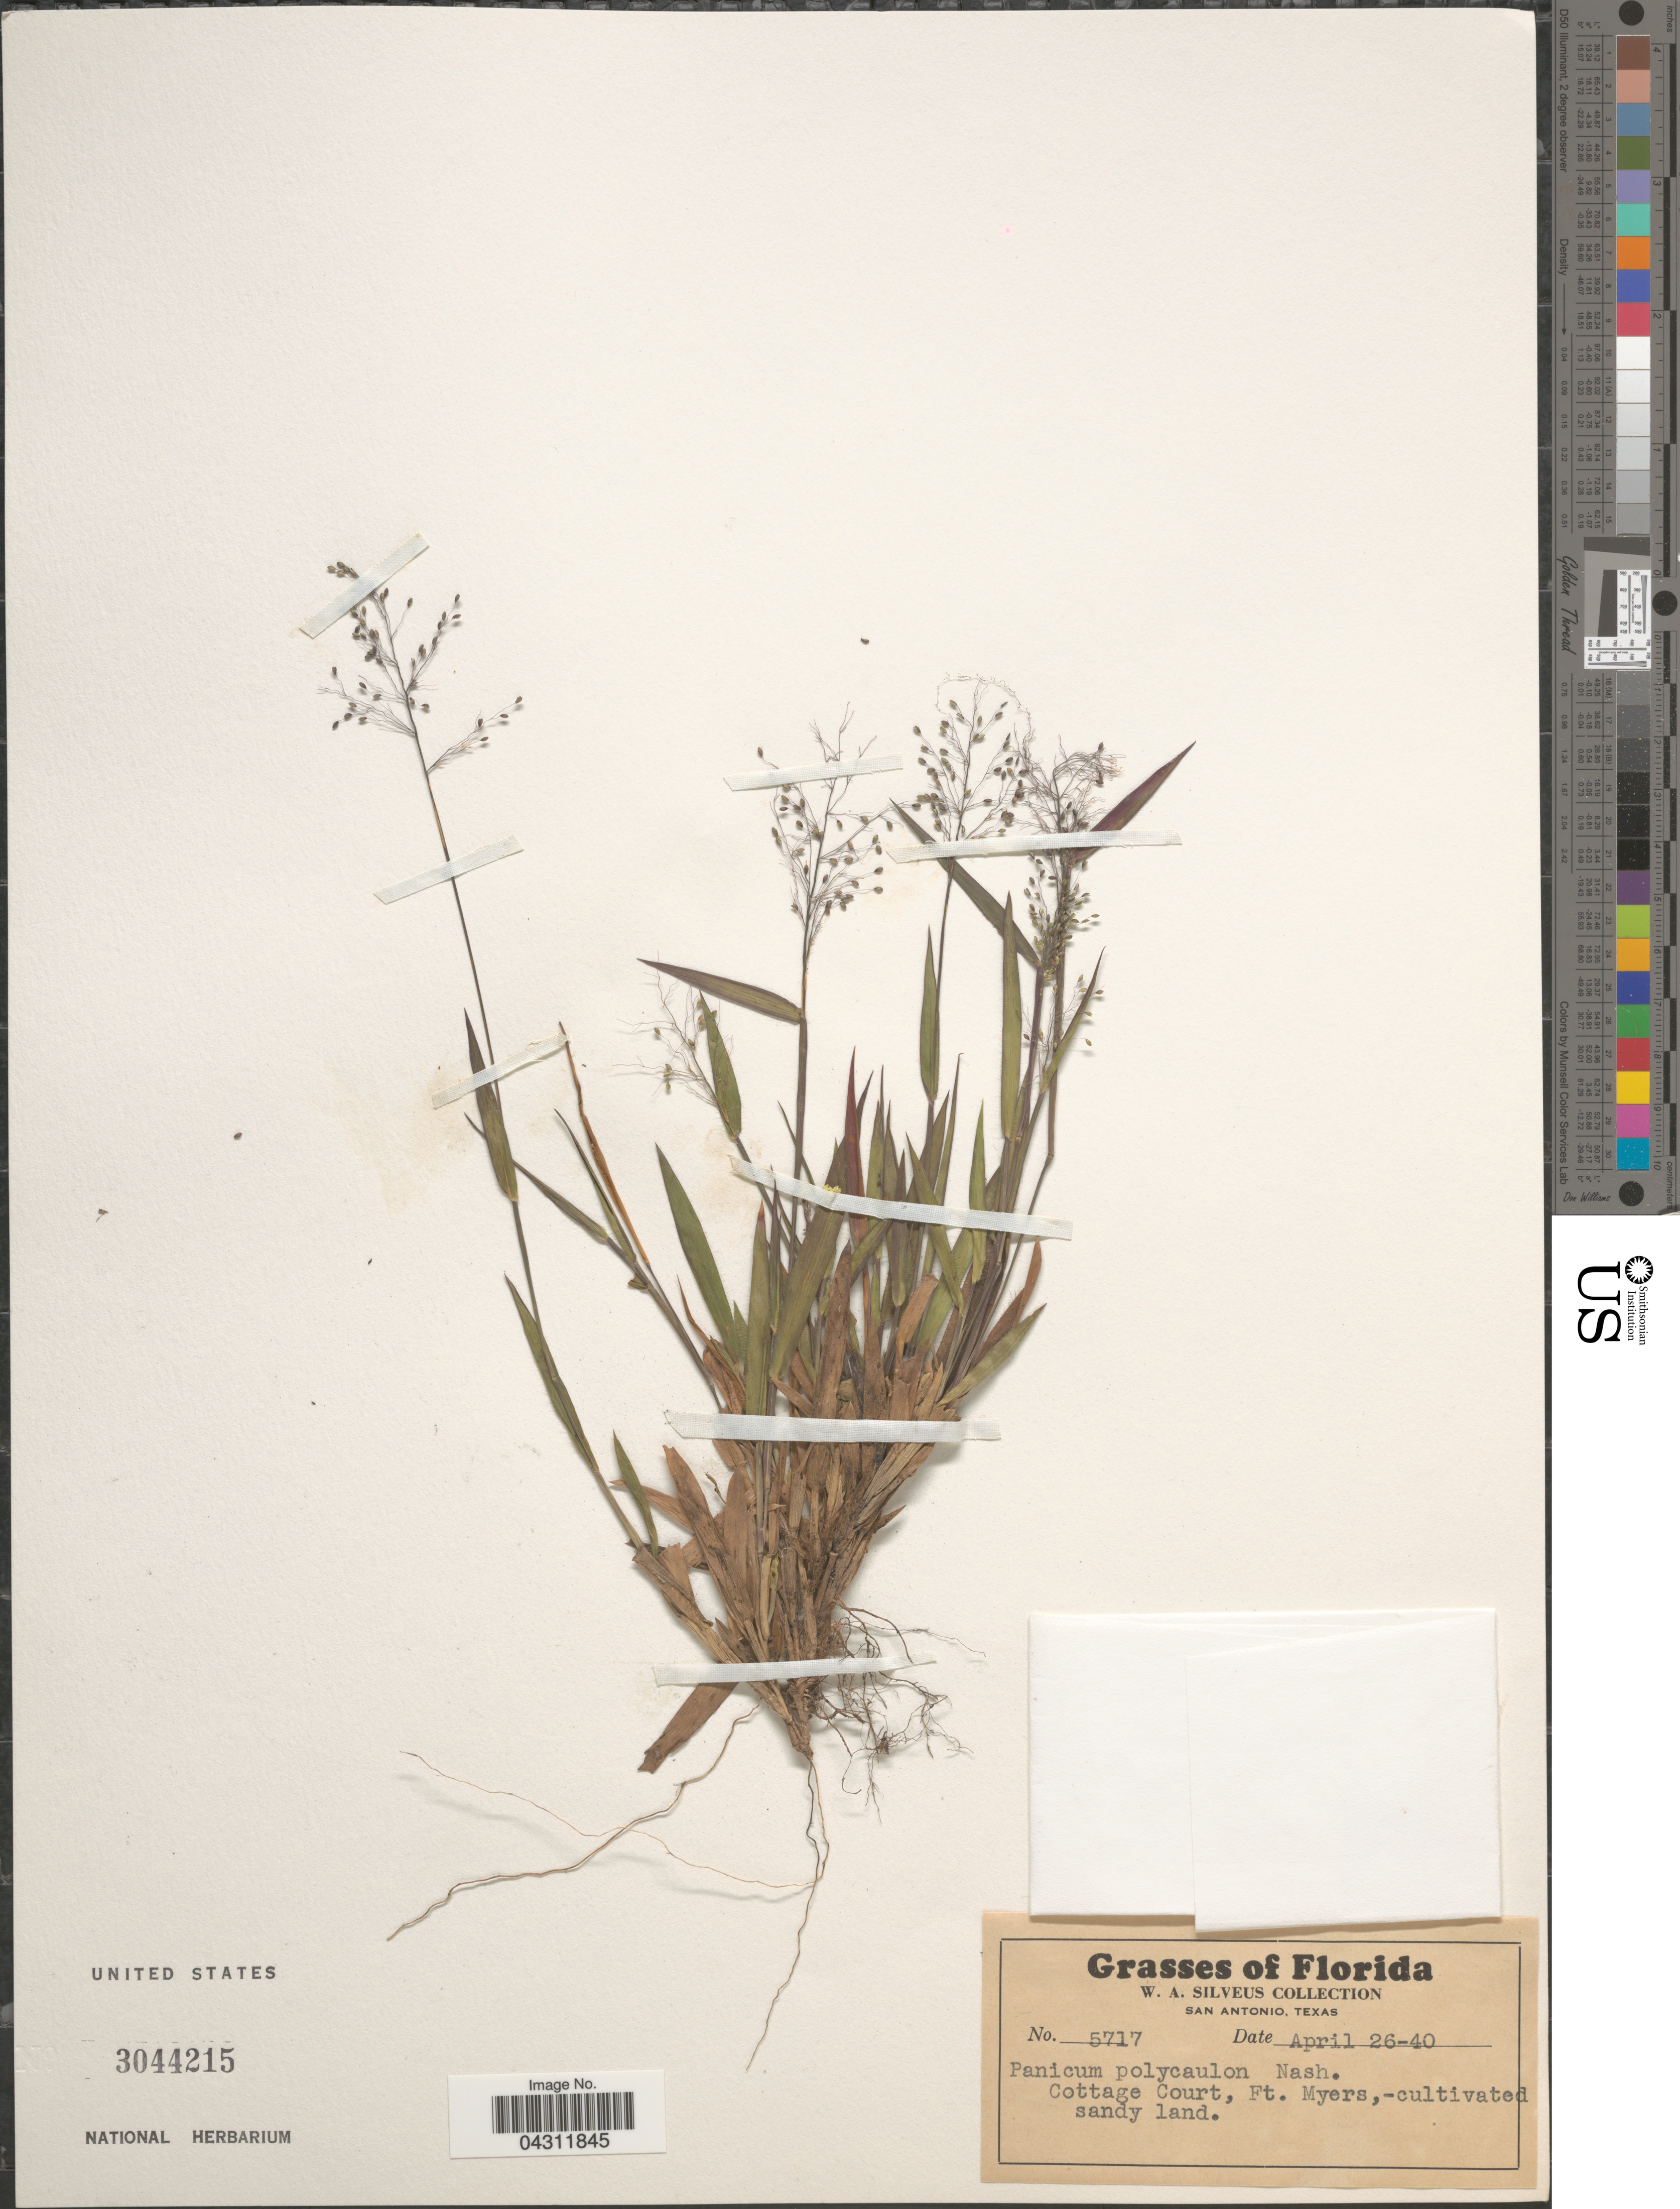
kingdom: Plantae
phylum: Tracheophyta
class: Liliopsida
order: Poales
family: Poaceae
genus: Dichanthelium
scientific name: Dichanthelium strigosum var. glabrescens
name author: (Griseb.) Freckmann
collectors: W. Silveus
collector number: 5717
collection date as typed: Transcribed d/m/y: 26/4/40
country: United States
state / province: Florida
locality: Cottage Court, Ft. Myers,- cultivated sandy land.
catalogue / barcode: US 3044215